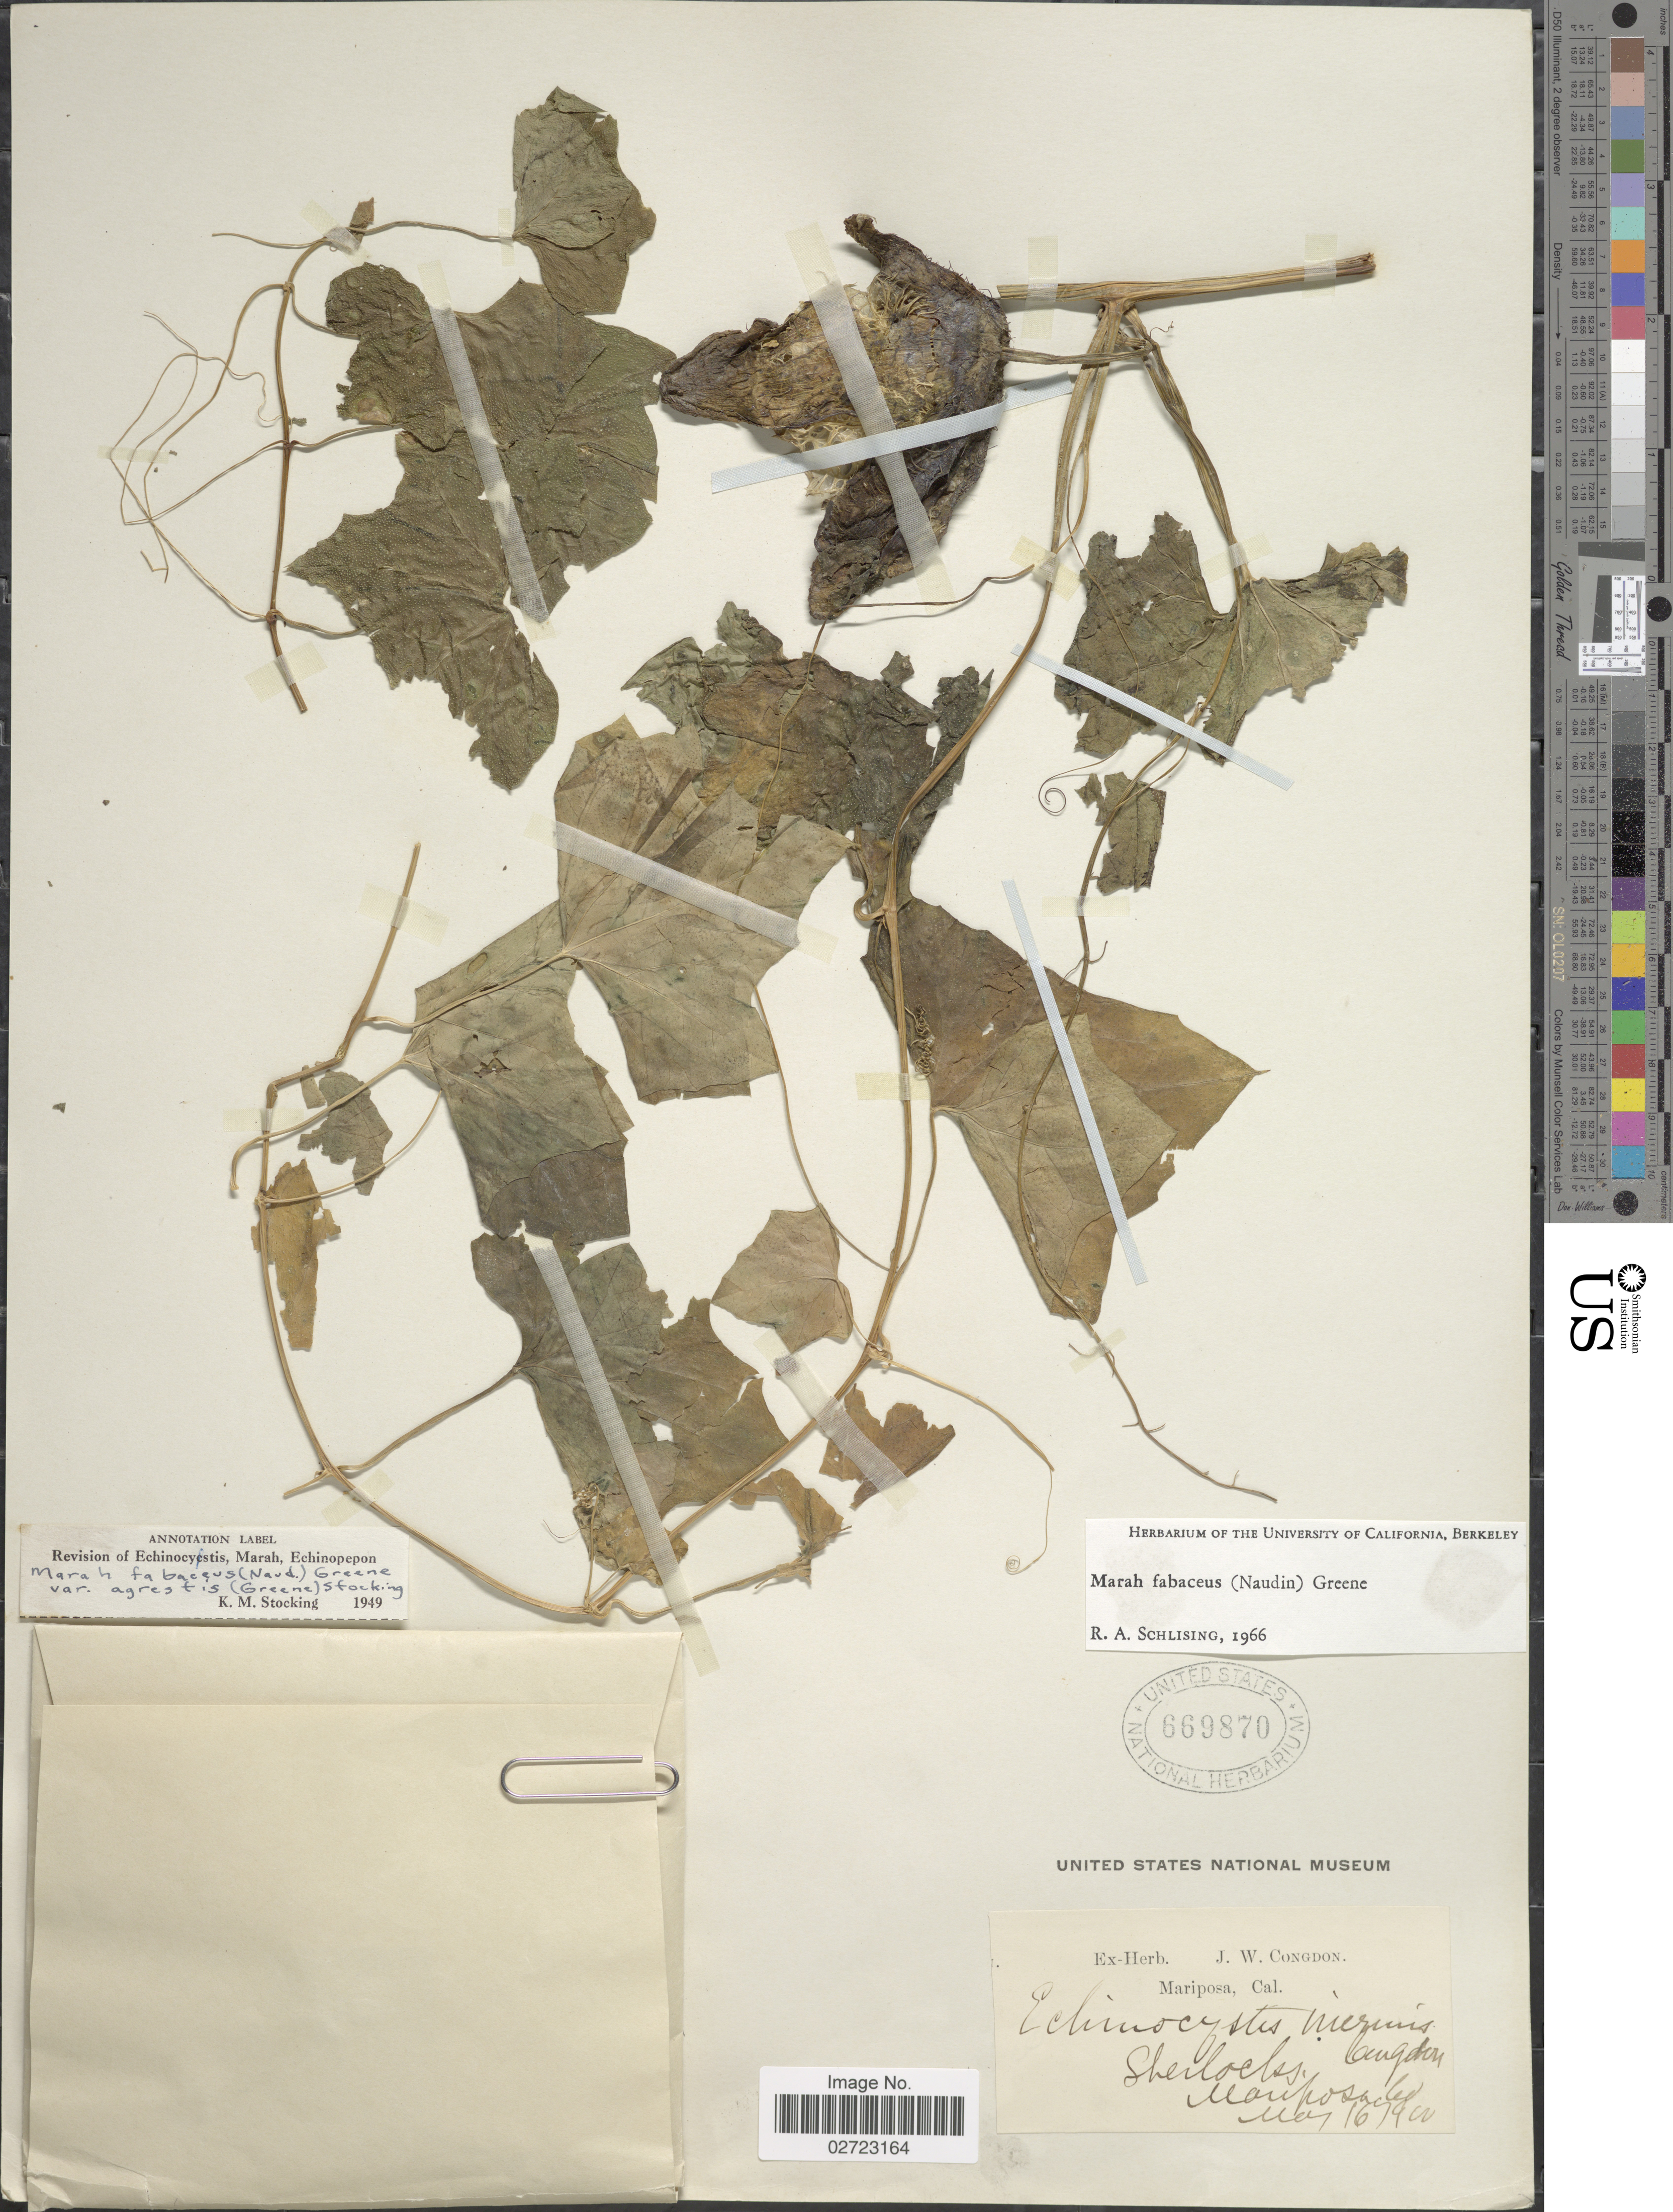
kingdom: Plantae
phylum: Tracheophyta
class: Magnoliopsida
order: Cucurbitales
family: Cucurbitaceae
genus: Marah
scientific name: Marah fabacea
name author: (Naudin) Greene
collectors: ex herb. J. W. Congdon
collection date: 1900-05-16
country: United States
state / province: California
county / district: Mariposa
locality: Sherlocks, Mariposa Co.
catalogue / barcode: US 669870